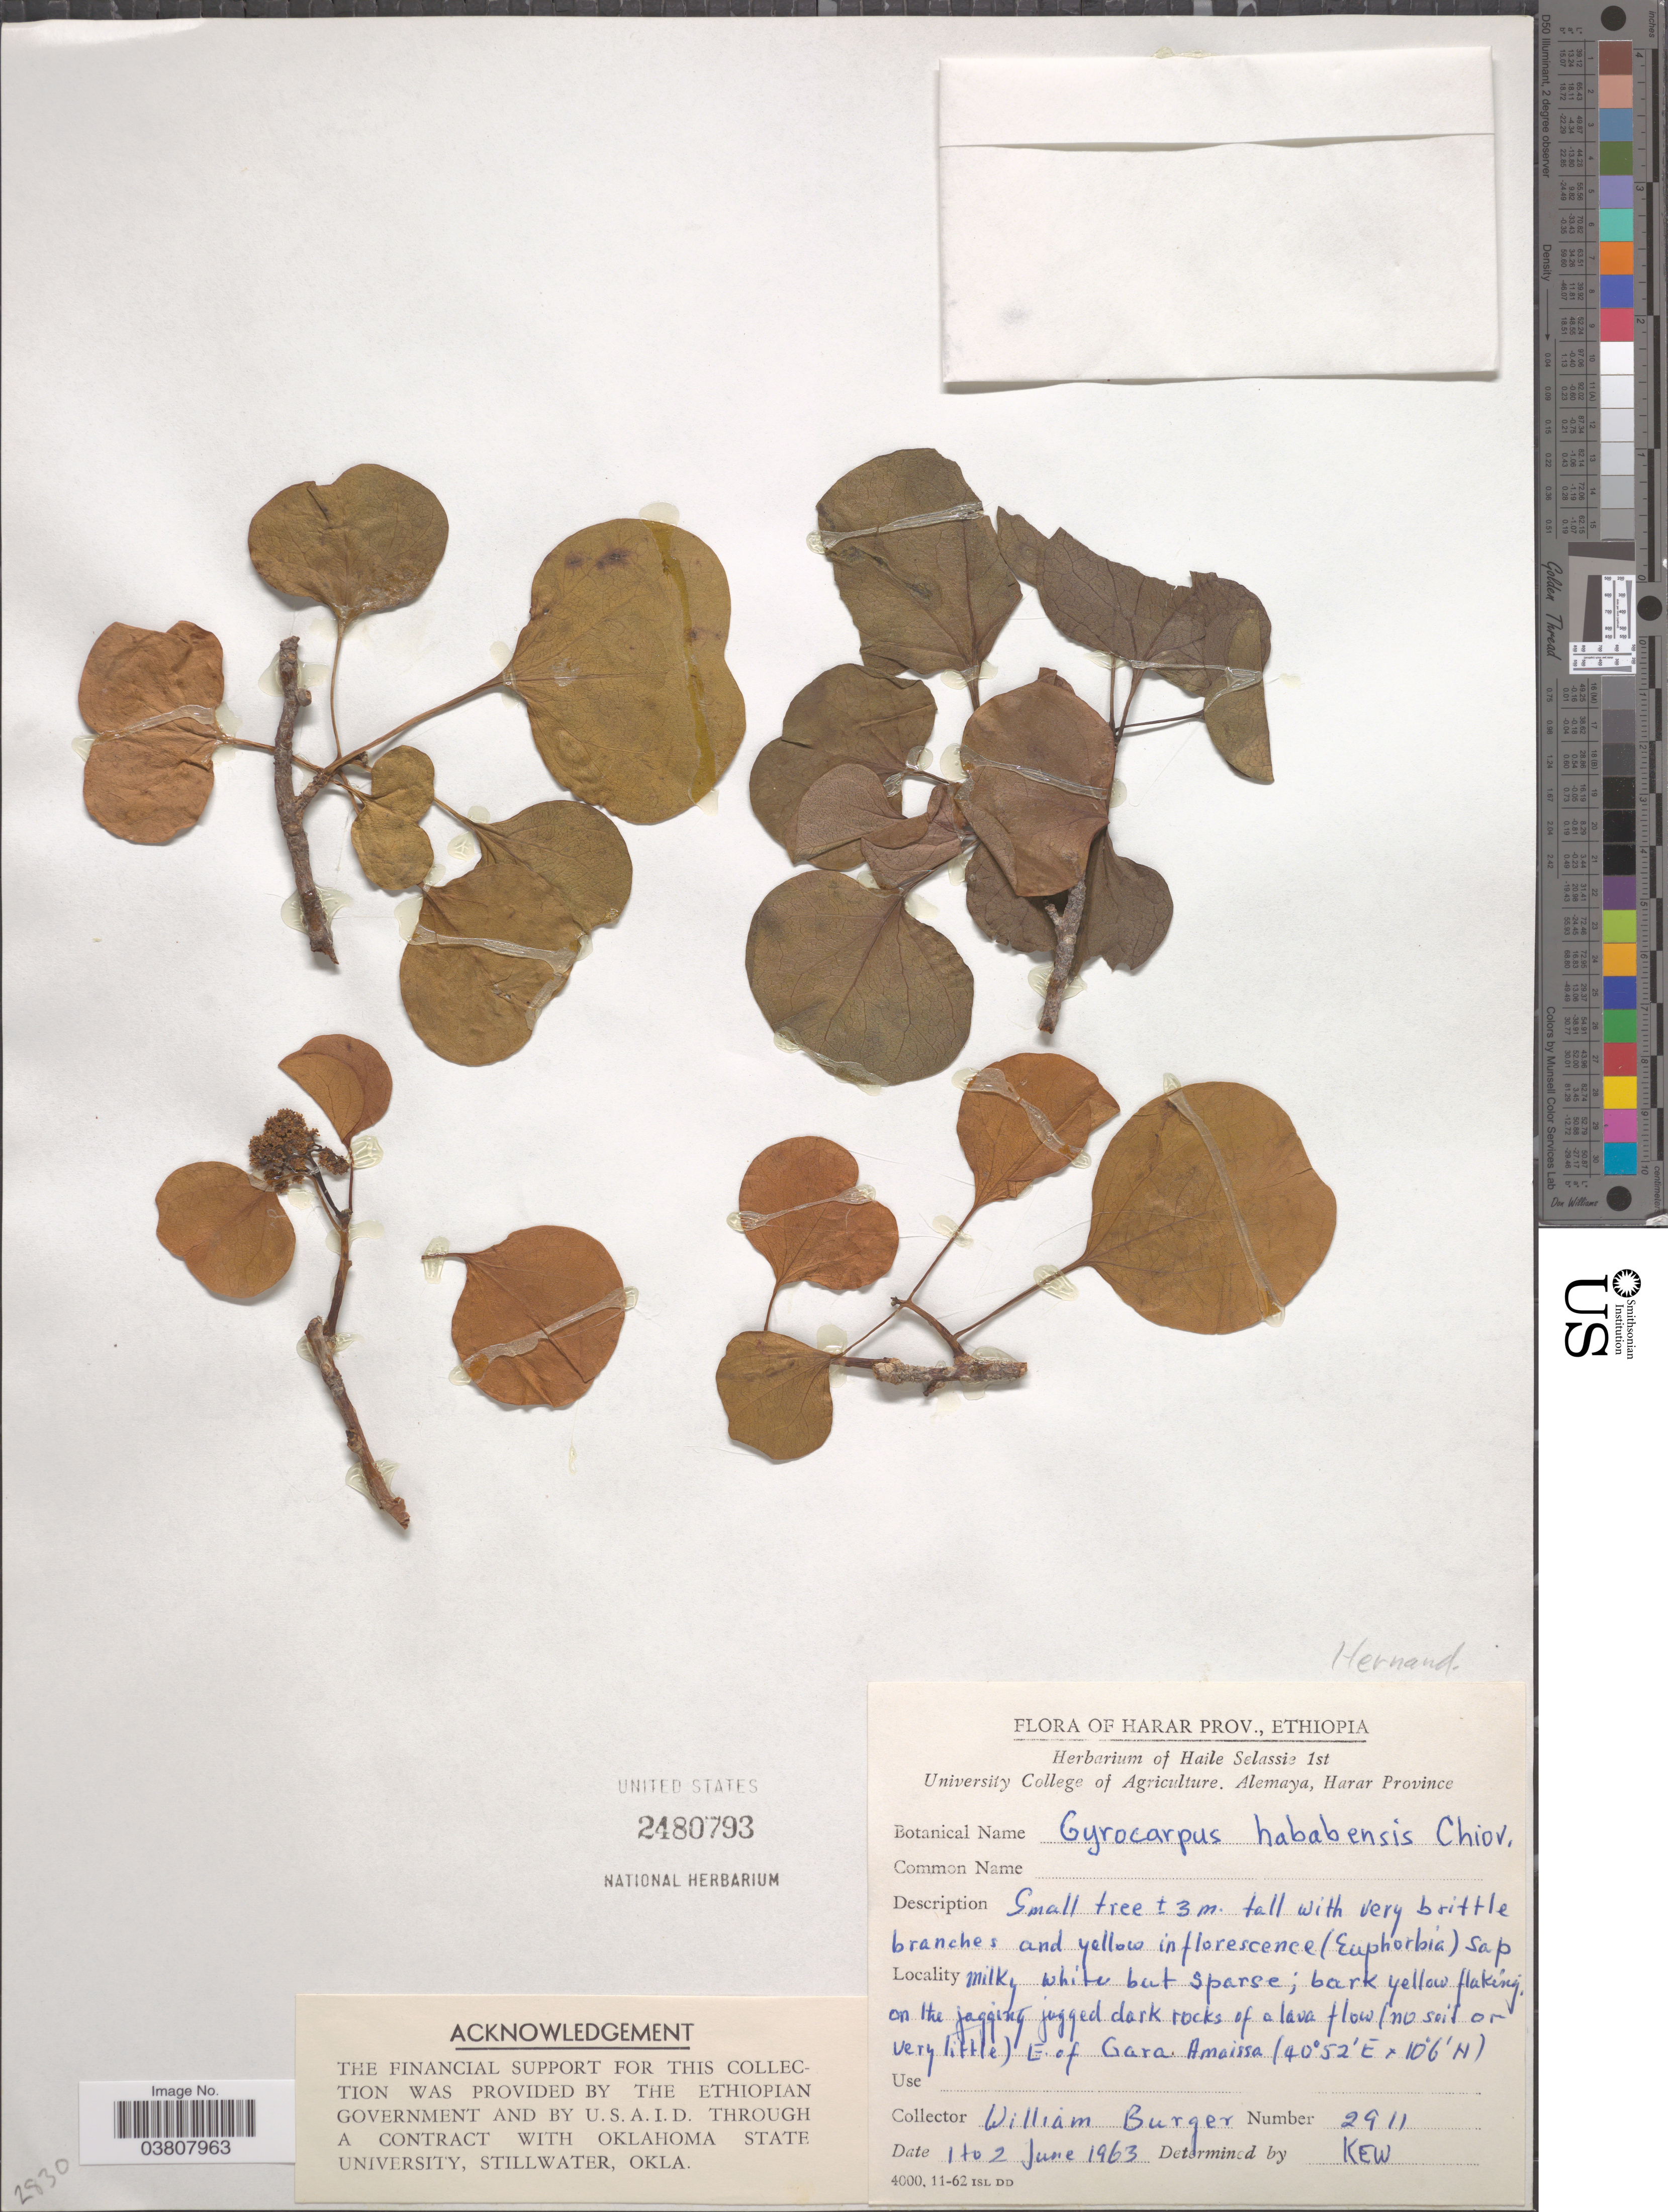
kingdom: Plantae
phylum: Tracheophyta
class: Magnoliopsida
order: Laurales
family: Hernandiaceae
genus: Gyrocarpus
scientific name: Gyrocarpus hababensis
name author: Chiov.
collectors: W. Burger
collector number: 2911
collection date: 1963-06-01/1963-06-02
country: Ethiopia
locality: Harar Prov. On the jugged darks rocks of a lava flow (no soil or very little) E. of Gara Amaissa.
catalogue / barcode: US 2480793